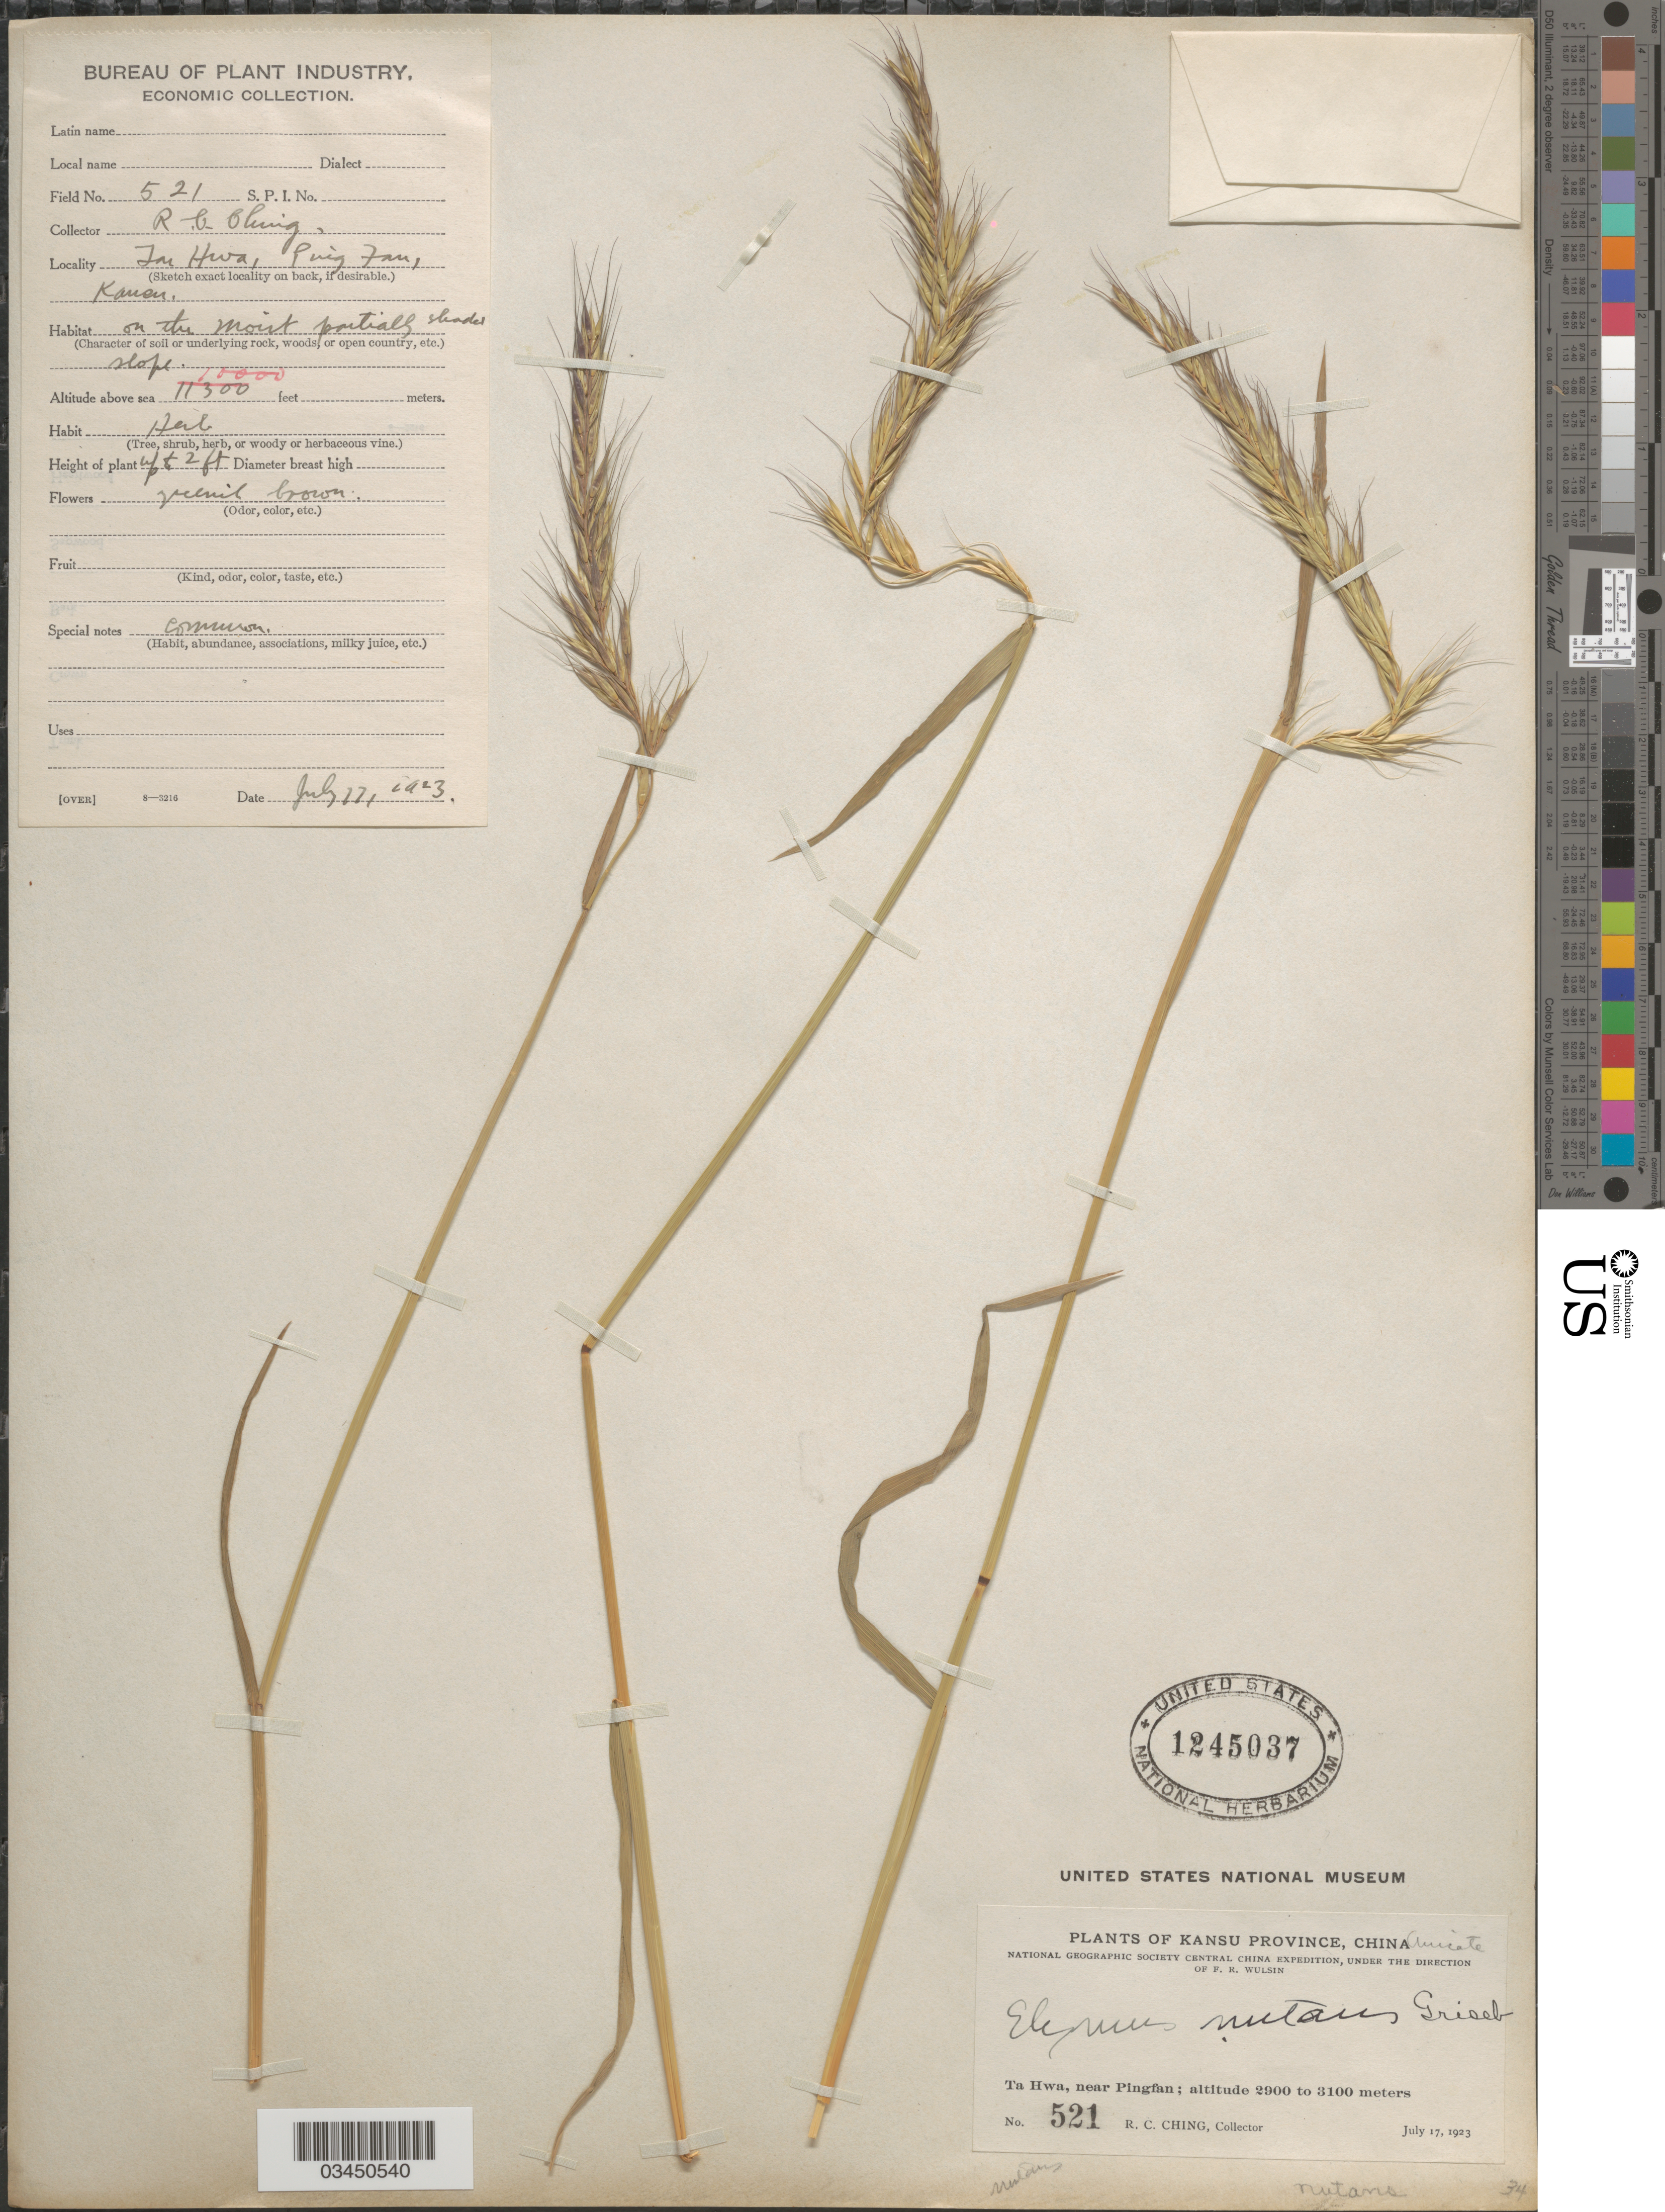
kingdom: Plantae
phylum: Tracheophyta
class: Liliopsida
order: Poales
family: Poaceae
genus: Elymus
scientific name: Elymus nutans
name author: Griseb.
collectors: R. C. Ching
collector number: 521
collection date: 1923-07-17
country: China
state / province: Gansu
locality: Kansu Province. National Geographic Society Central China Expedition. Ta Hwa, near Pingfan. On the moist partially shaded slope.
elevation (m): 3048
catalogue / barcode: US 1245037